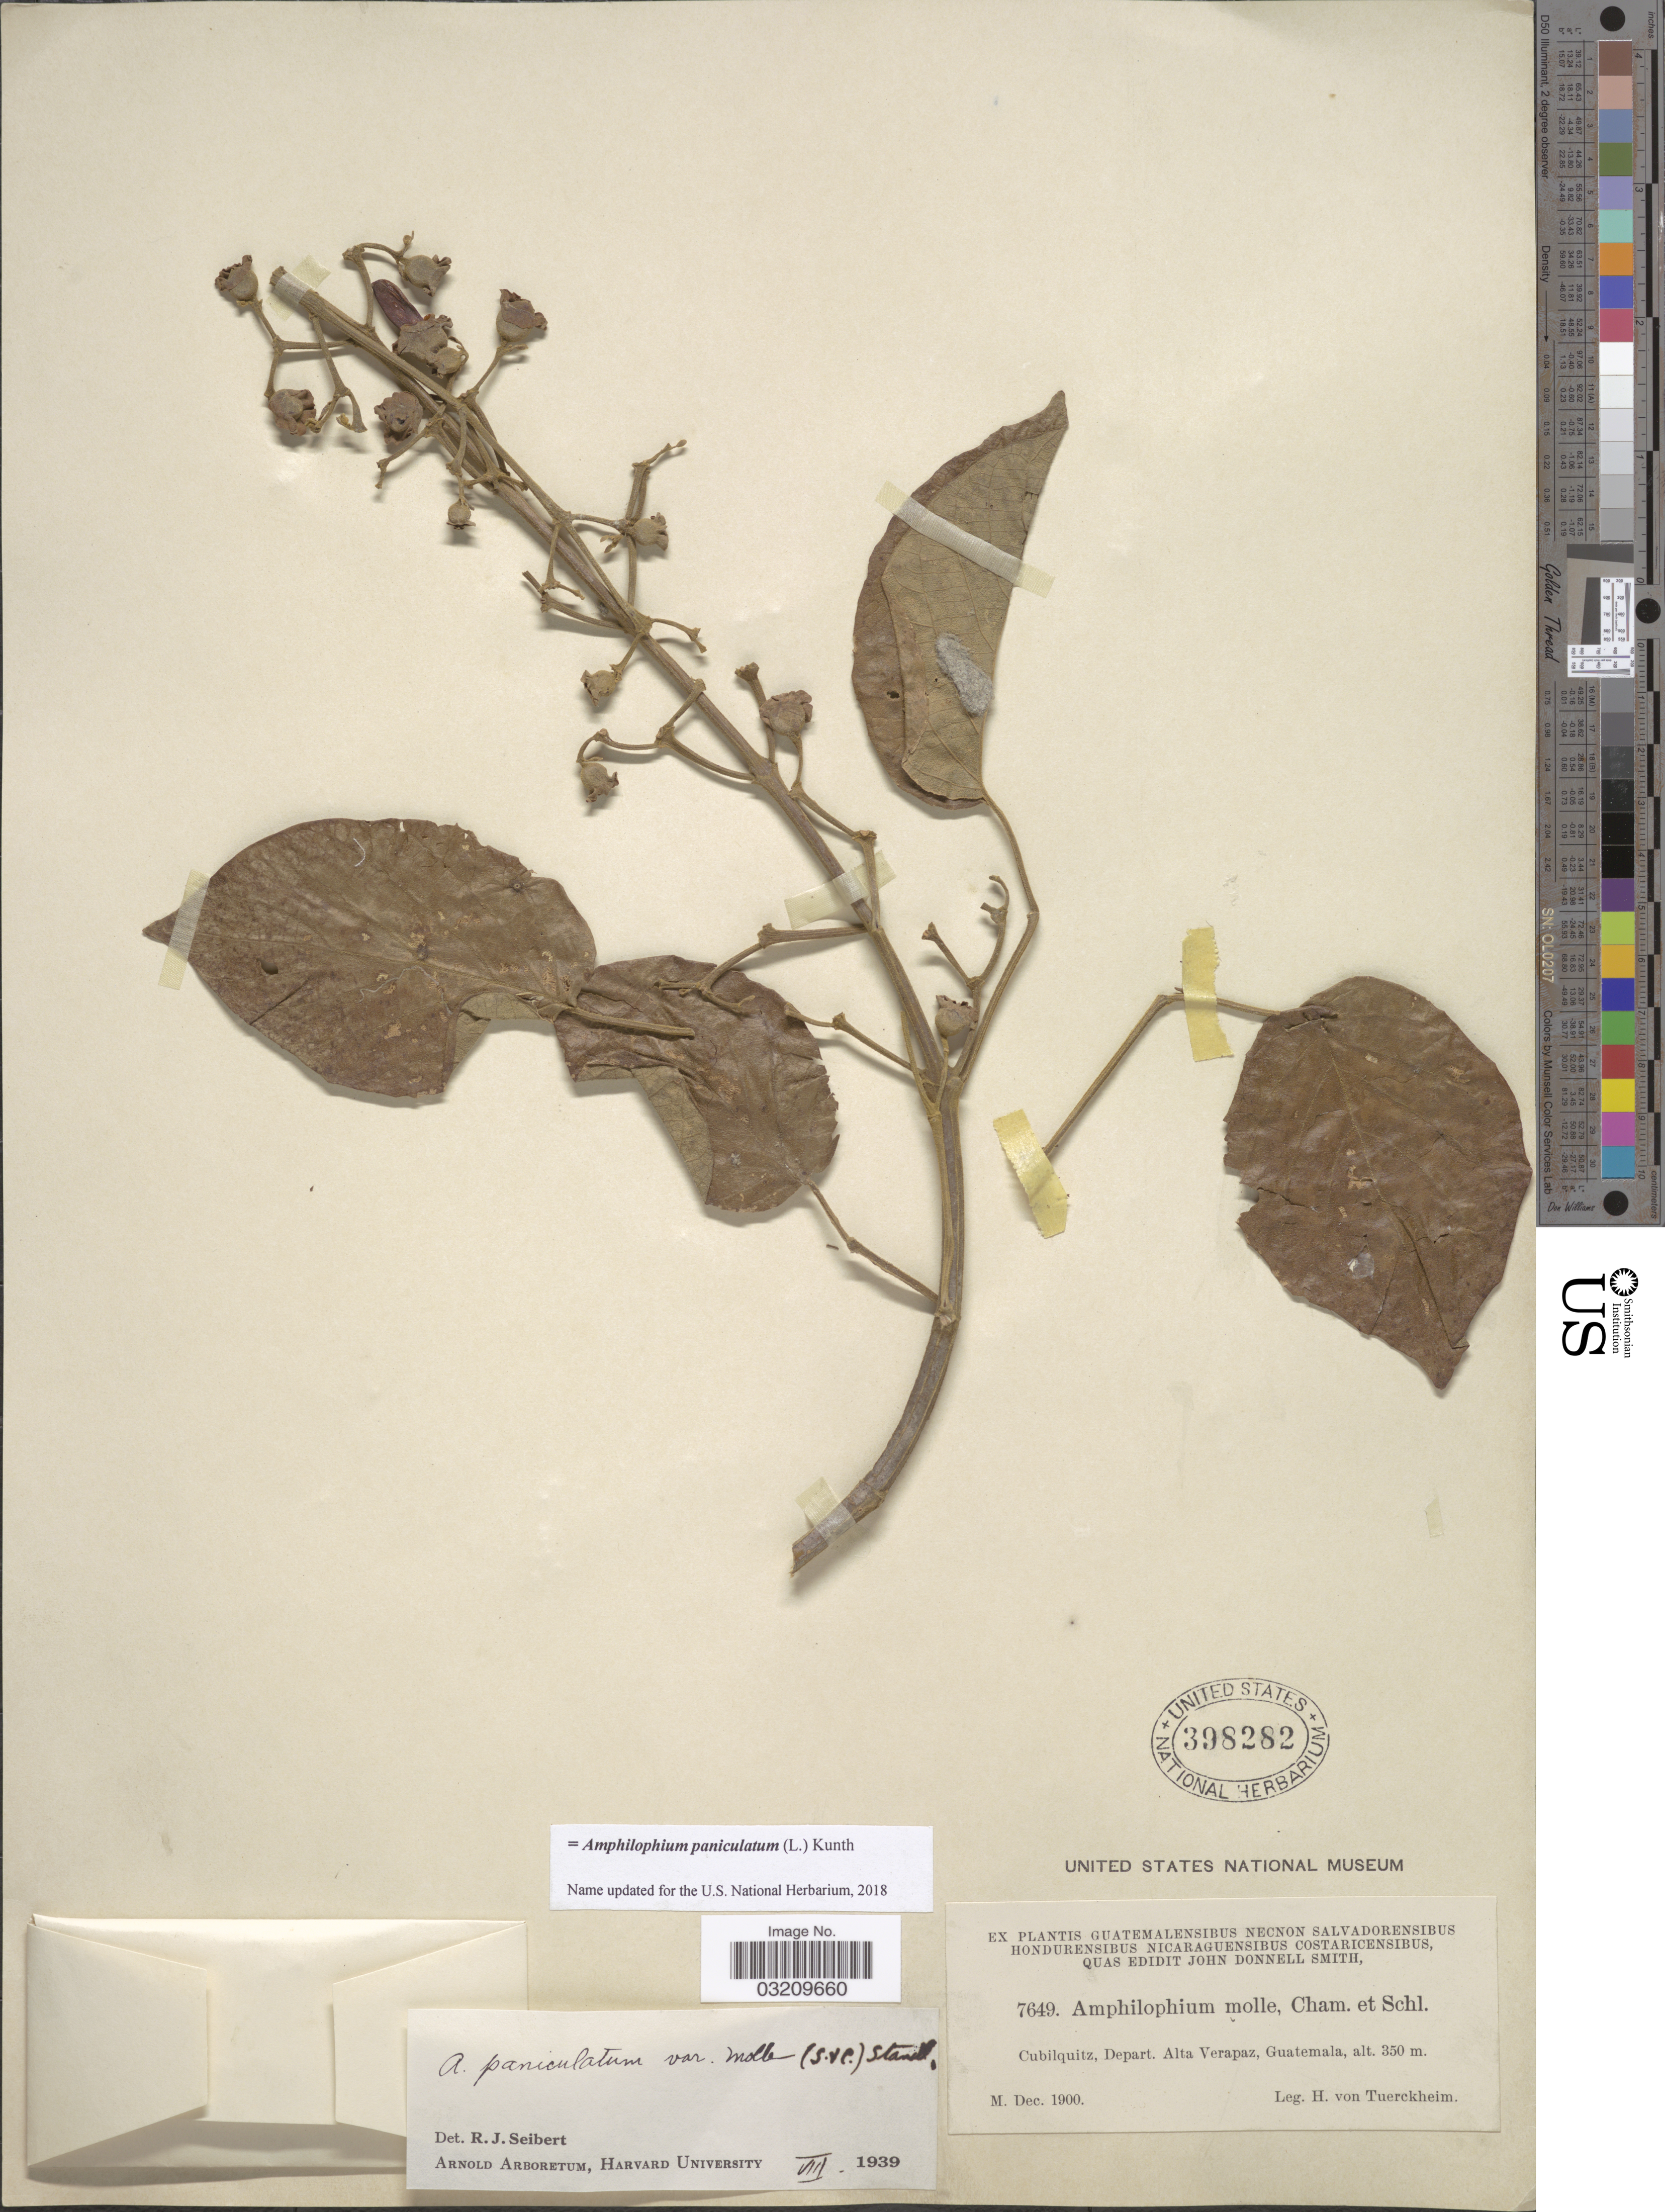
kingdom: Plantae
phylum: Tracheophyta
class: Magnoliopsida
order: Lamiales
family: Bignoniaceae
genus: Amphilophium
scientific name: Amphilophium paniculatum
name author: (L.) Kunth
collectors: H. Von Teurckheim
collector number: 7649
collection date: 1900-12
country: Guatemala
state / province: Alta Verapaz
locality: Cubilquitz, Depart. Alta Verapaz.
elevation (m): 350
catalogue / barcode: US 398282